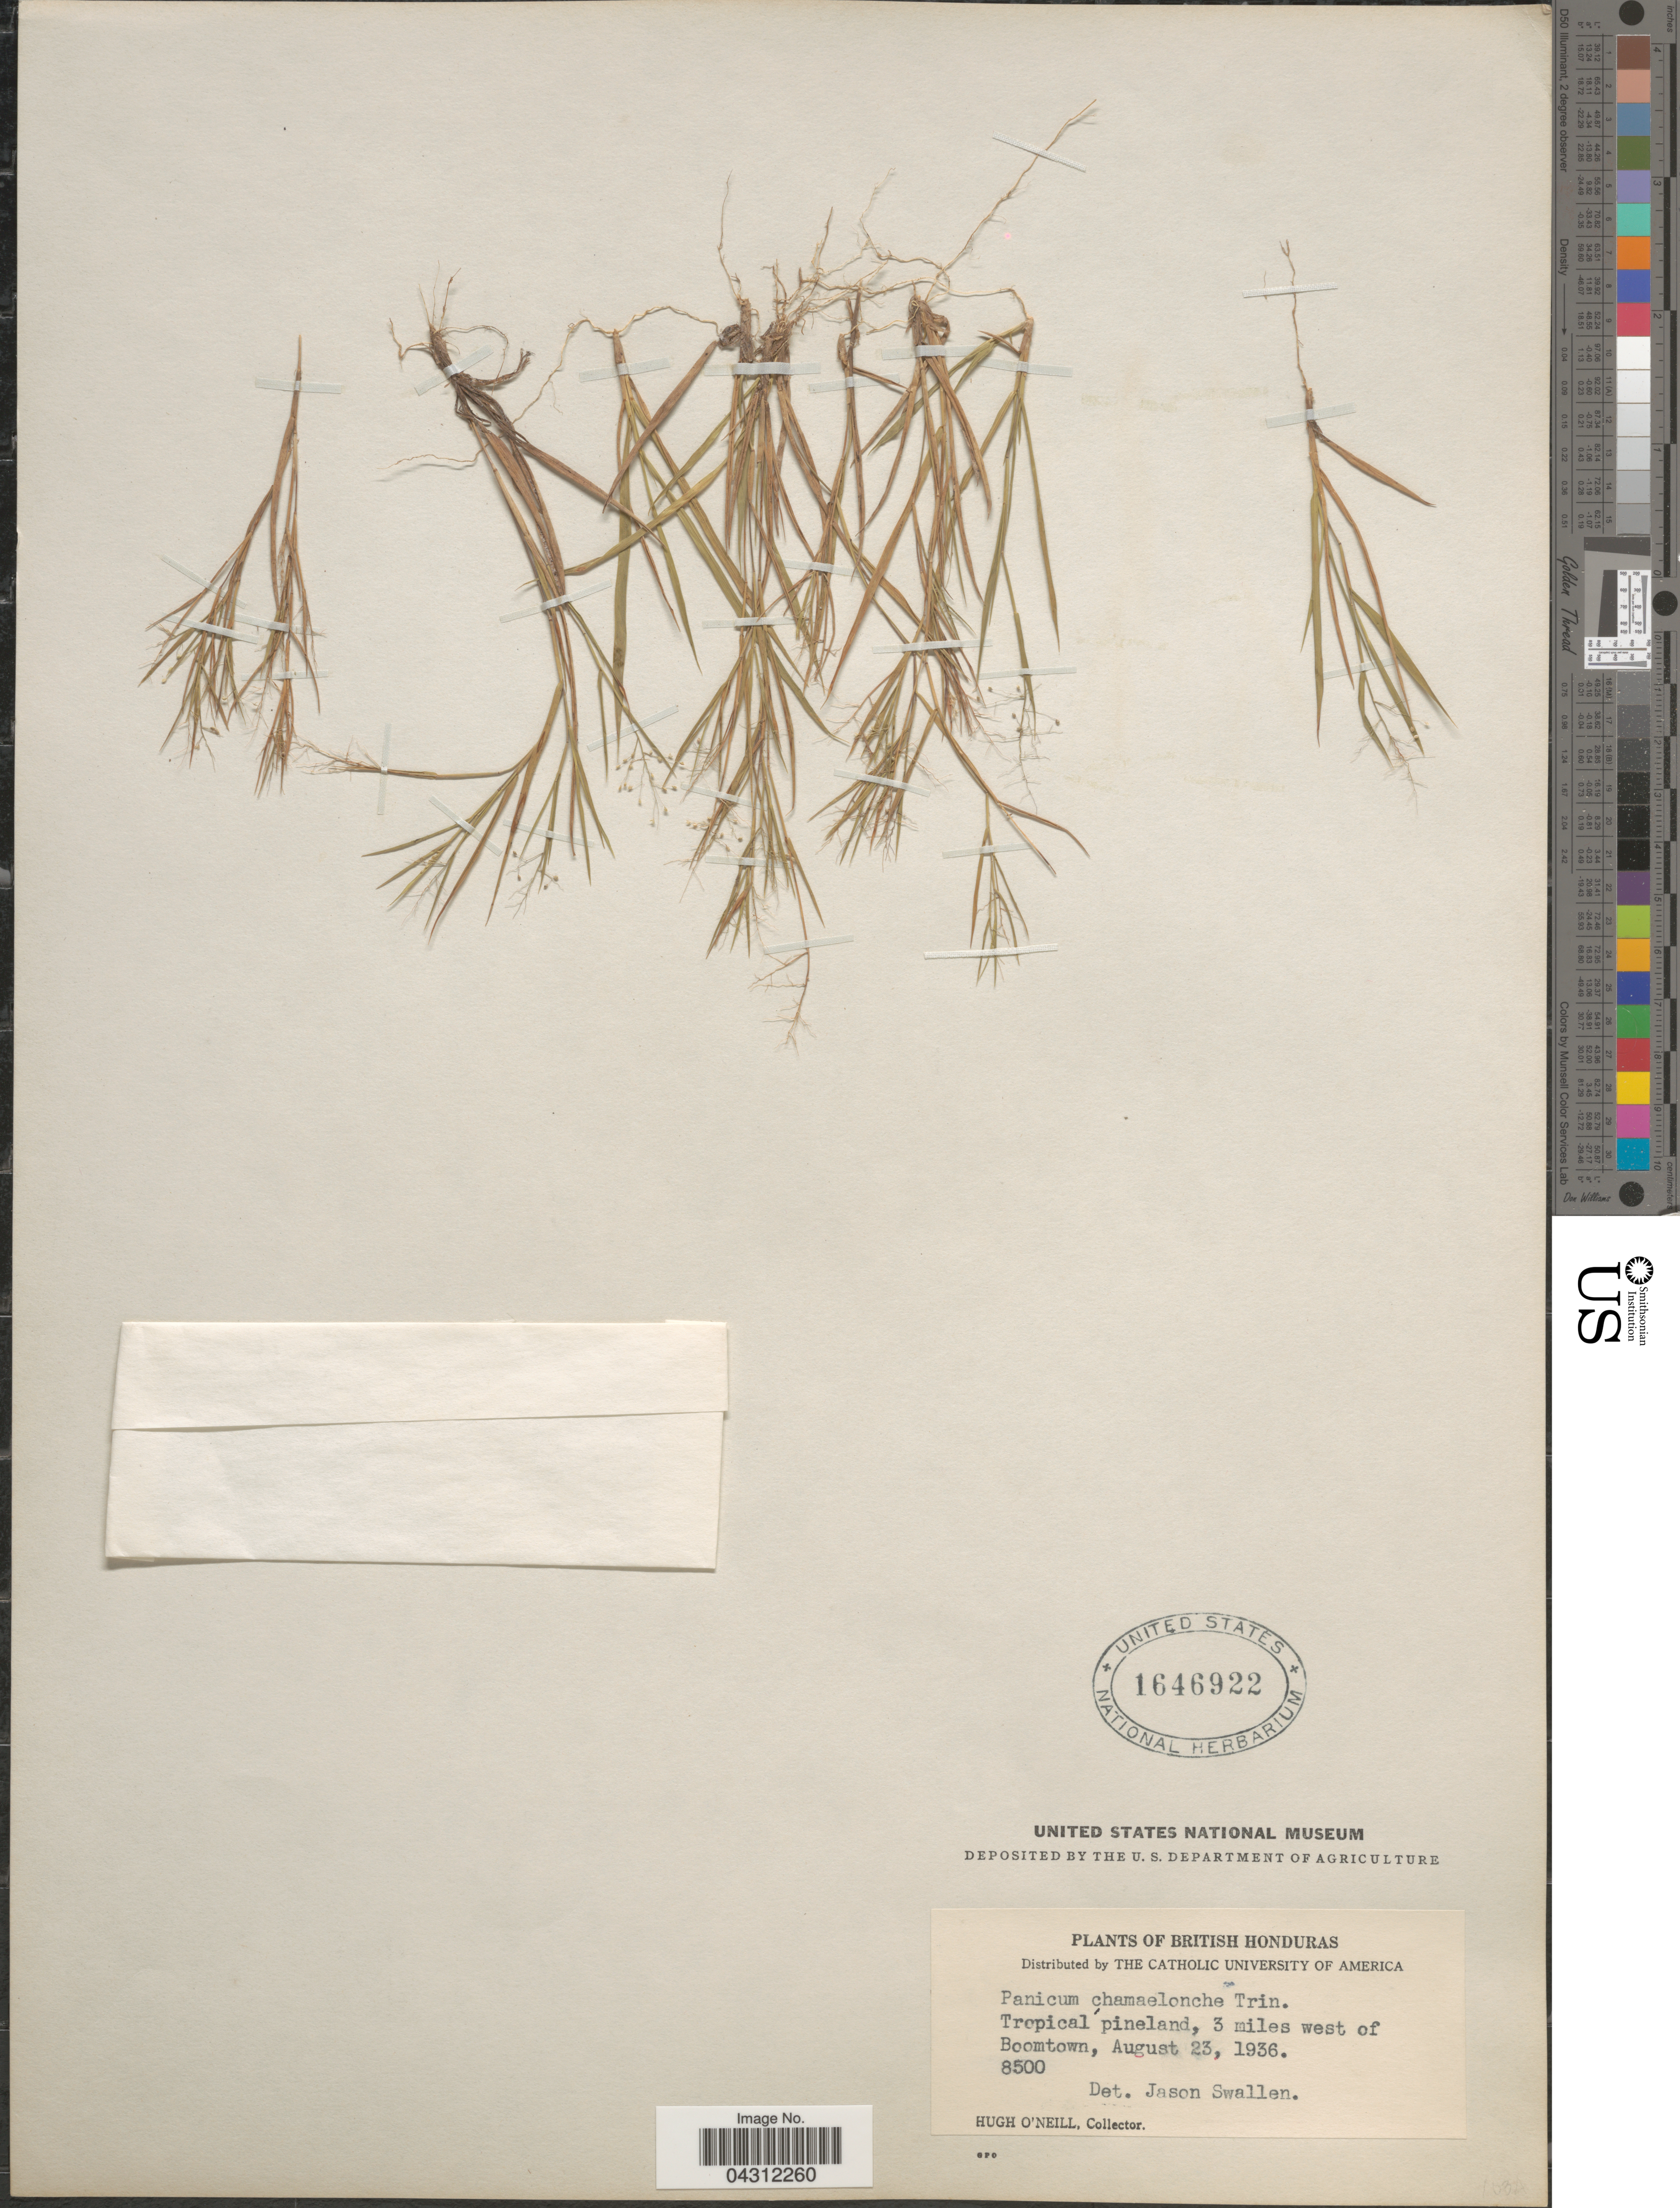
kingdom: Plantae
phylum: Tracheophyta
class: Liliopsida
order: Poales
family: Poaceae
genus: Dichanthelium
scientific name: Dichanthelium ensifolium var. ensifolium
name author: (Baldwin ex Elliot) Gould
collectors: H. O'Neill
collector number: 8500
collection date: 1936-08-23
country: Belize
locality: British Honduras. Tropical pineland, 3 miles west of Boomtown.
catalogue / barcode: US 1646922